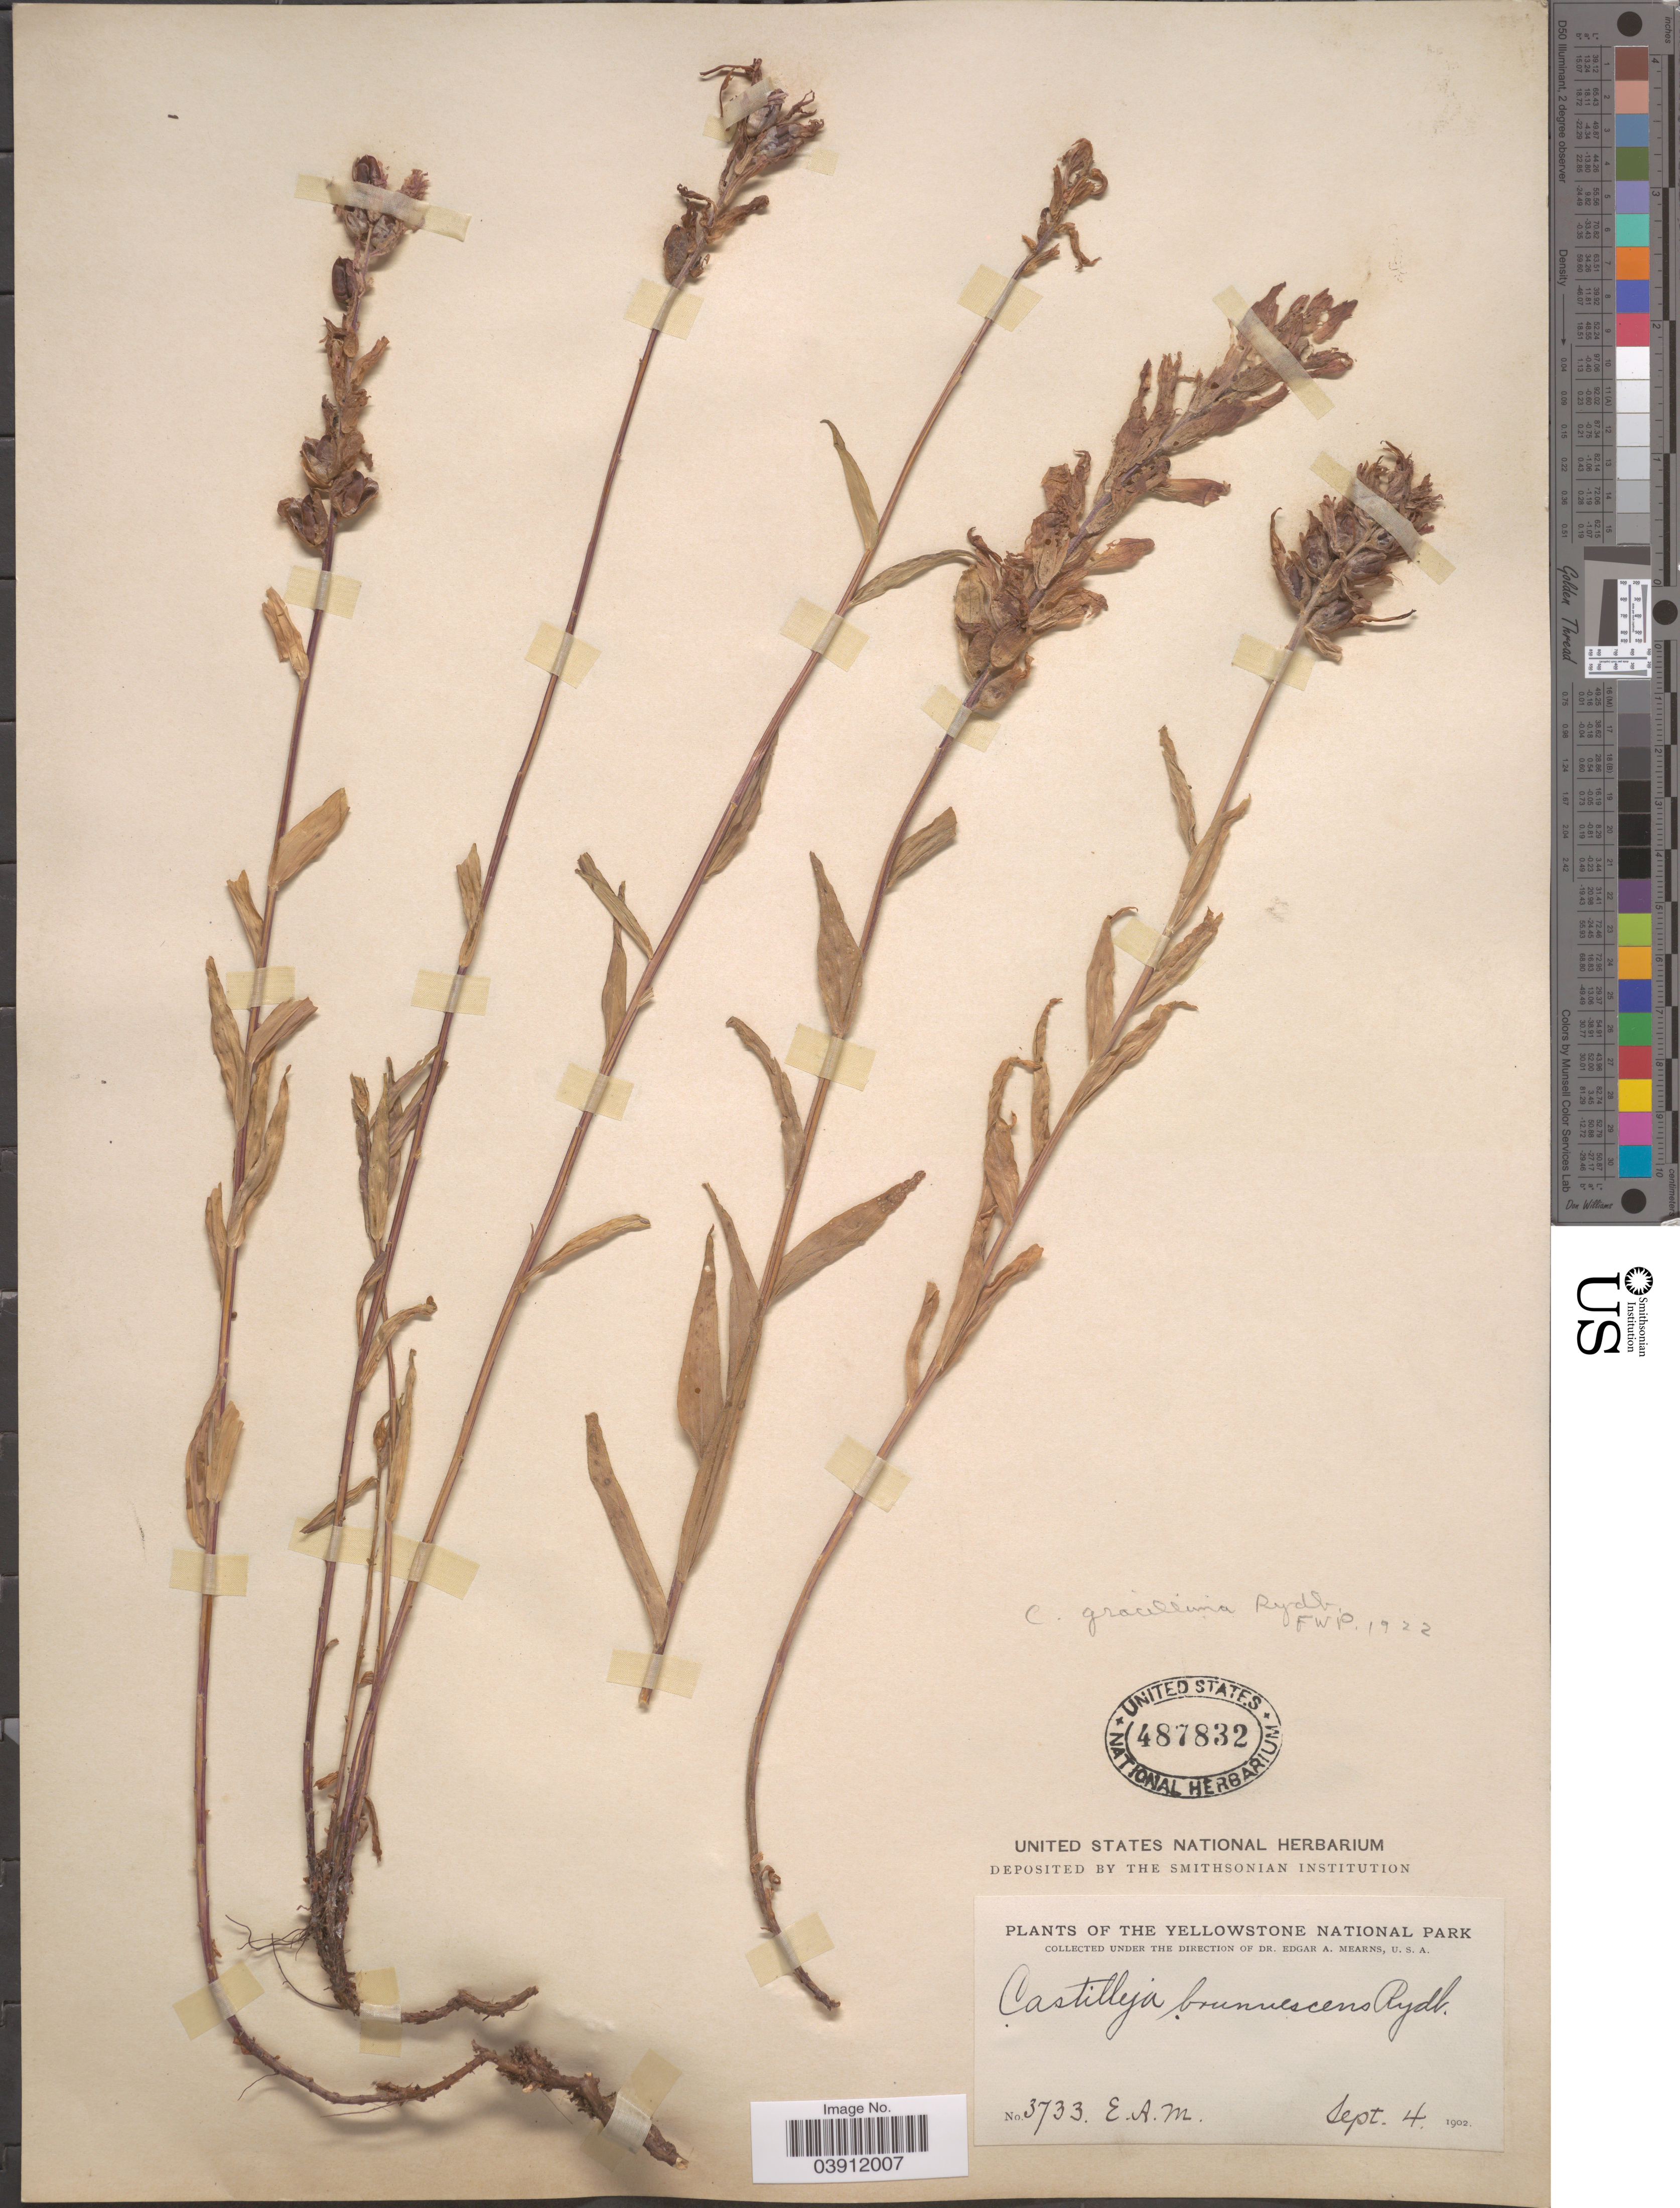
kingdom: Plantae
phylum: Tracheophyta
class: Magnoliopsida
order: Lamiales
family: Orobanchaceae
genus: Castilleja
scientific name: Castilleja gracillima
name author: Rydb.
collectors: E. A. Mearns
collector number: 3733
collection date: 1902-09-04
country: United States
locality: The Yellowstone National Park.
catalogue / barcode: US 487832